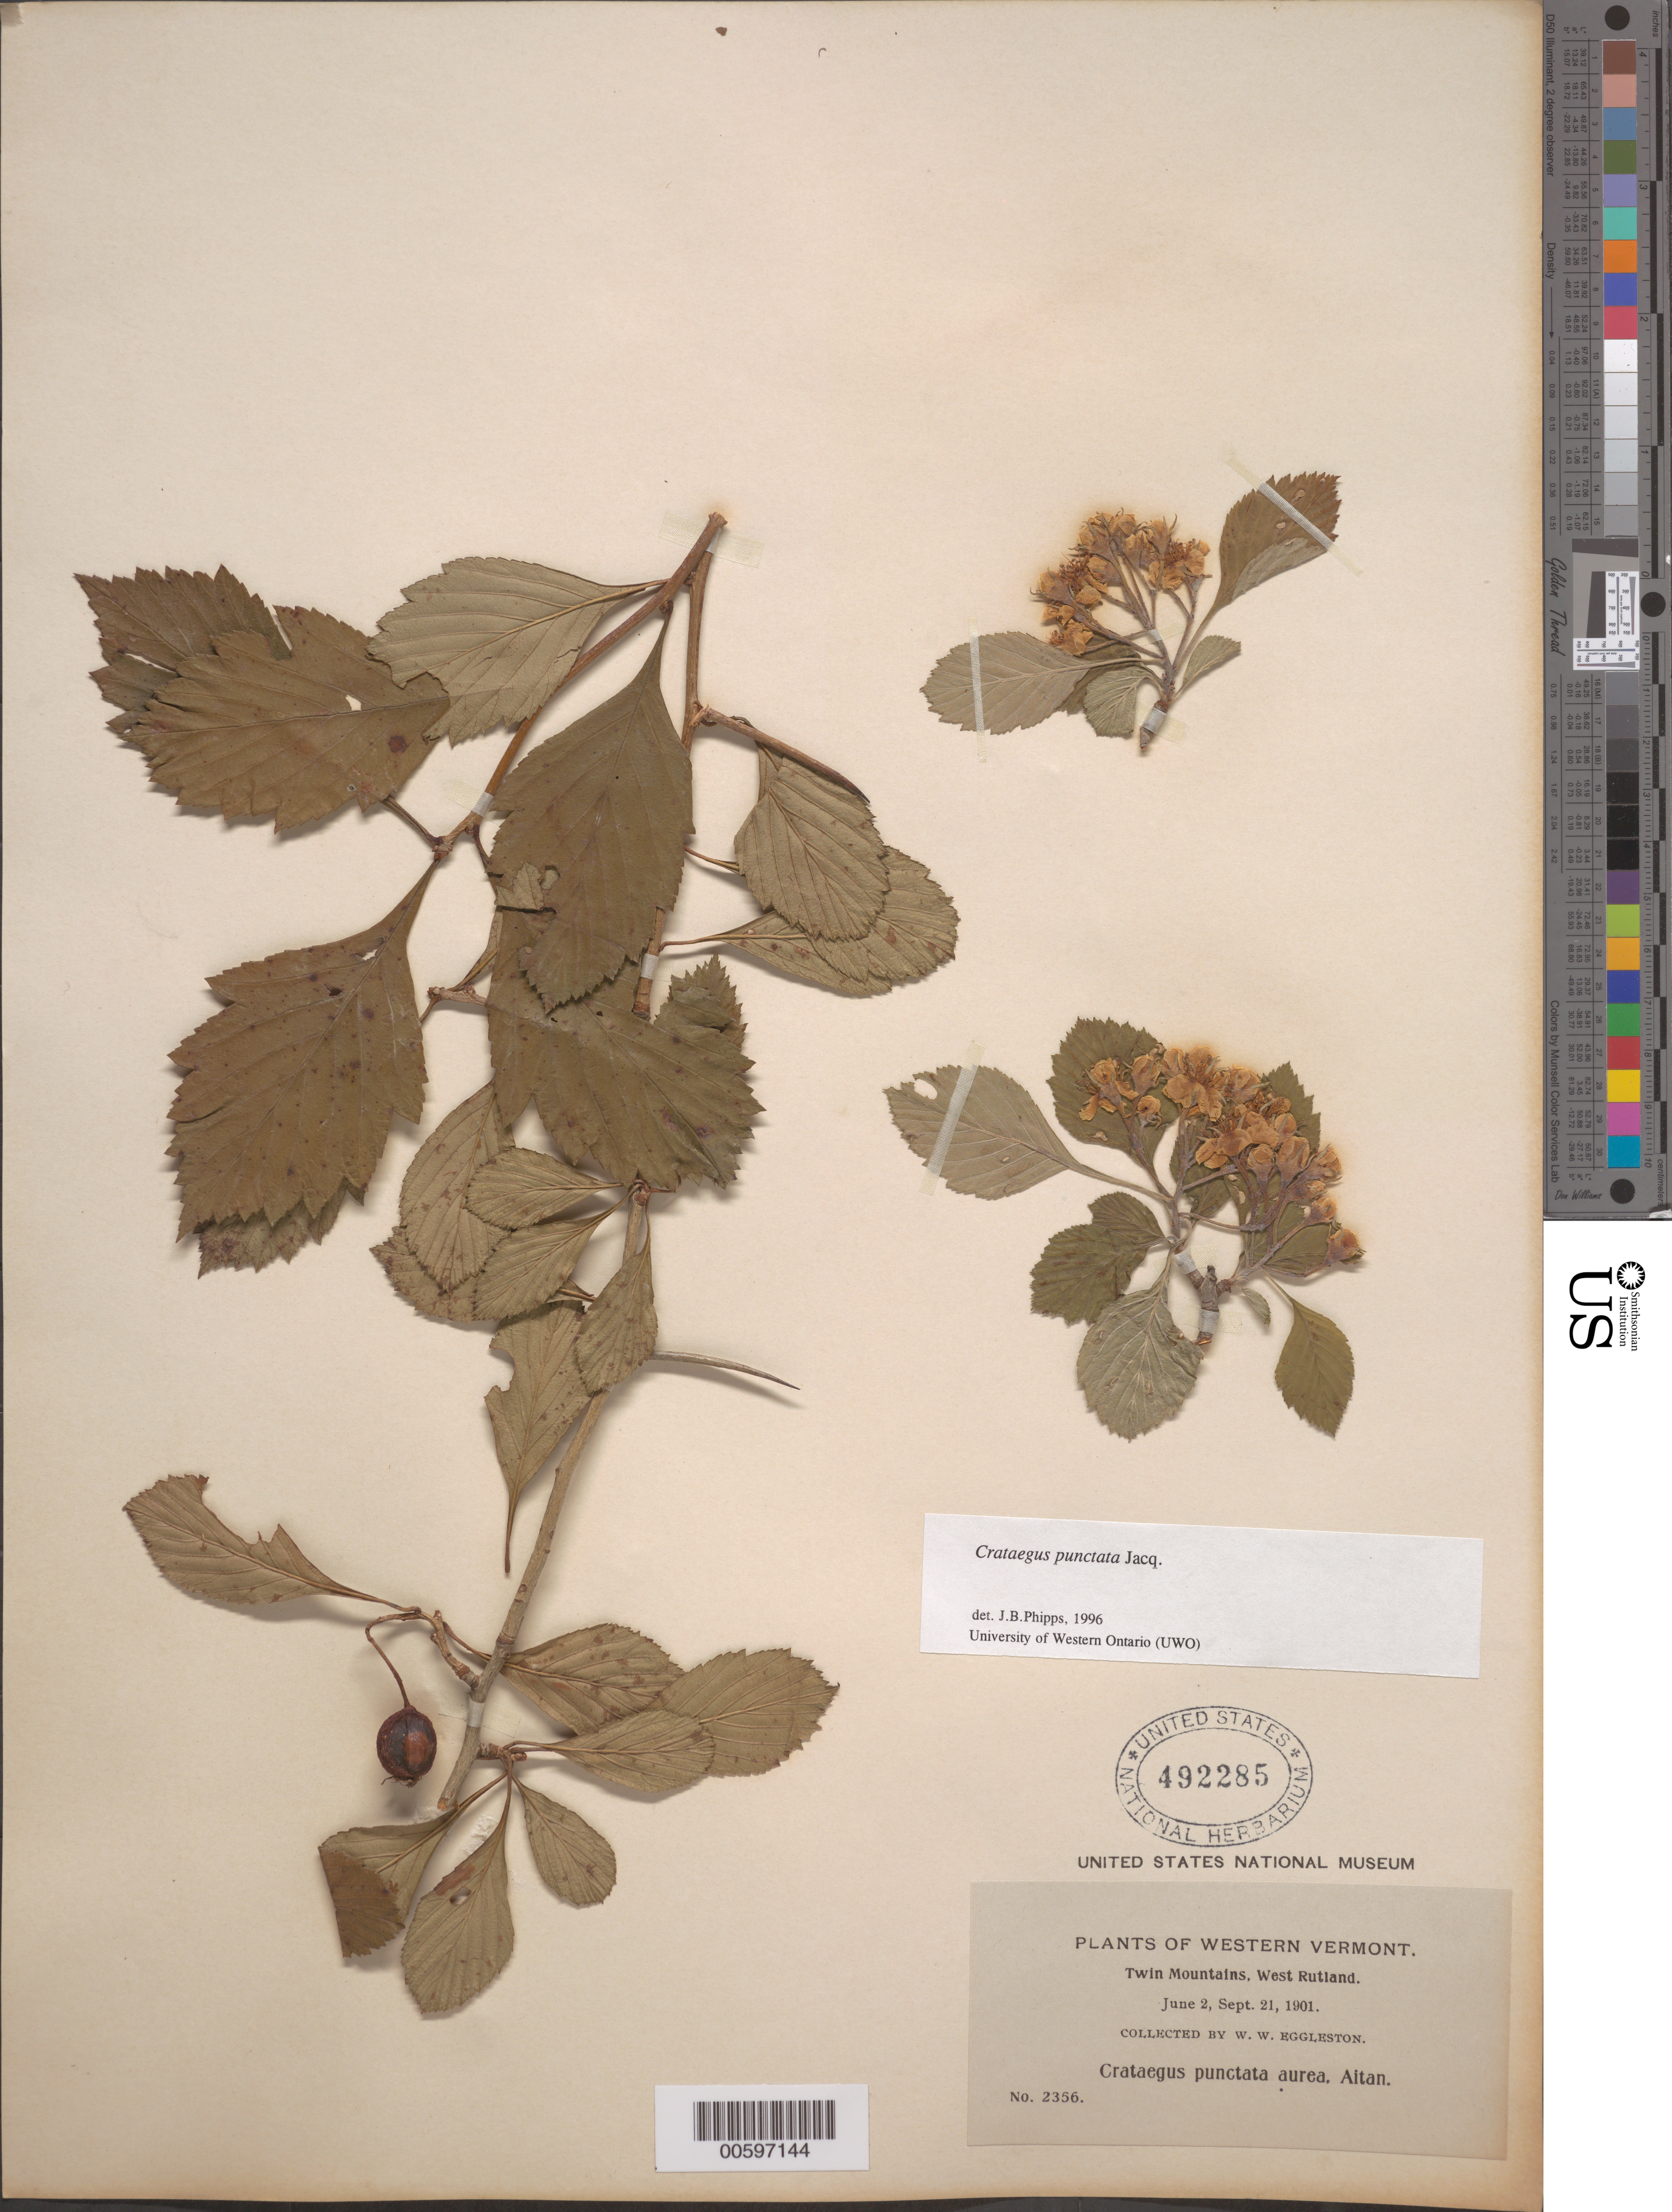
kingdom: Plantae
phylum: Tracheophyta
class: Magnoliopsida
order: Rosales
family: Rosaceae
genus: Crataegus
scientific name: Crataegus punctata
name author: Jacq.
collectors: W. W. Eggleston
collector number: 2356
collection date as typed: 02 Jun 1901 and 21 Sep 1901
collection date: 1901-06-02,1901-09-21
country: United States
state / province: Vermont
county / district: Rutland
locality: Twin Mtns., West Rutland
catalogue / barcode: US 492285